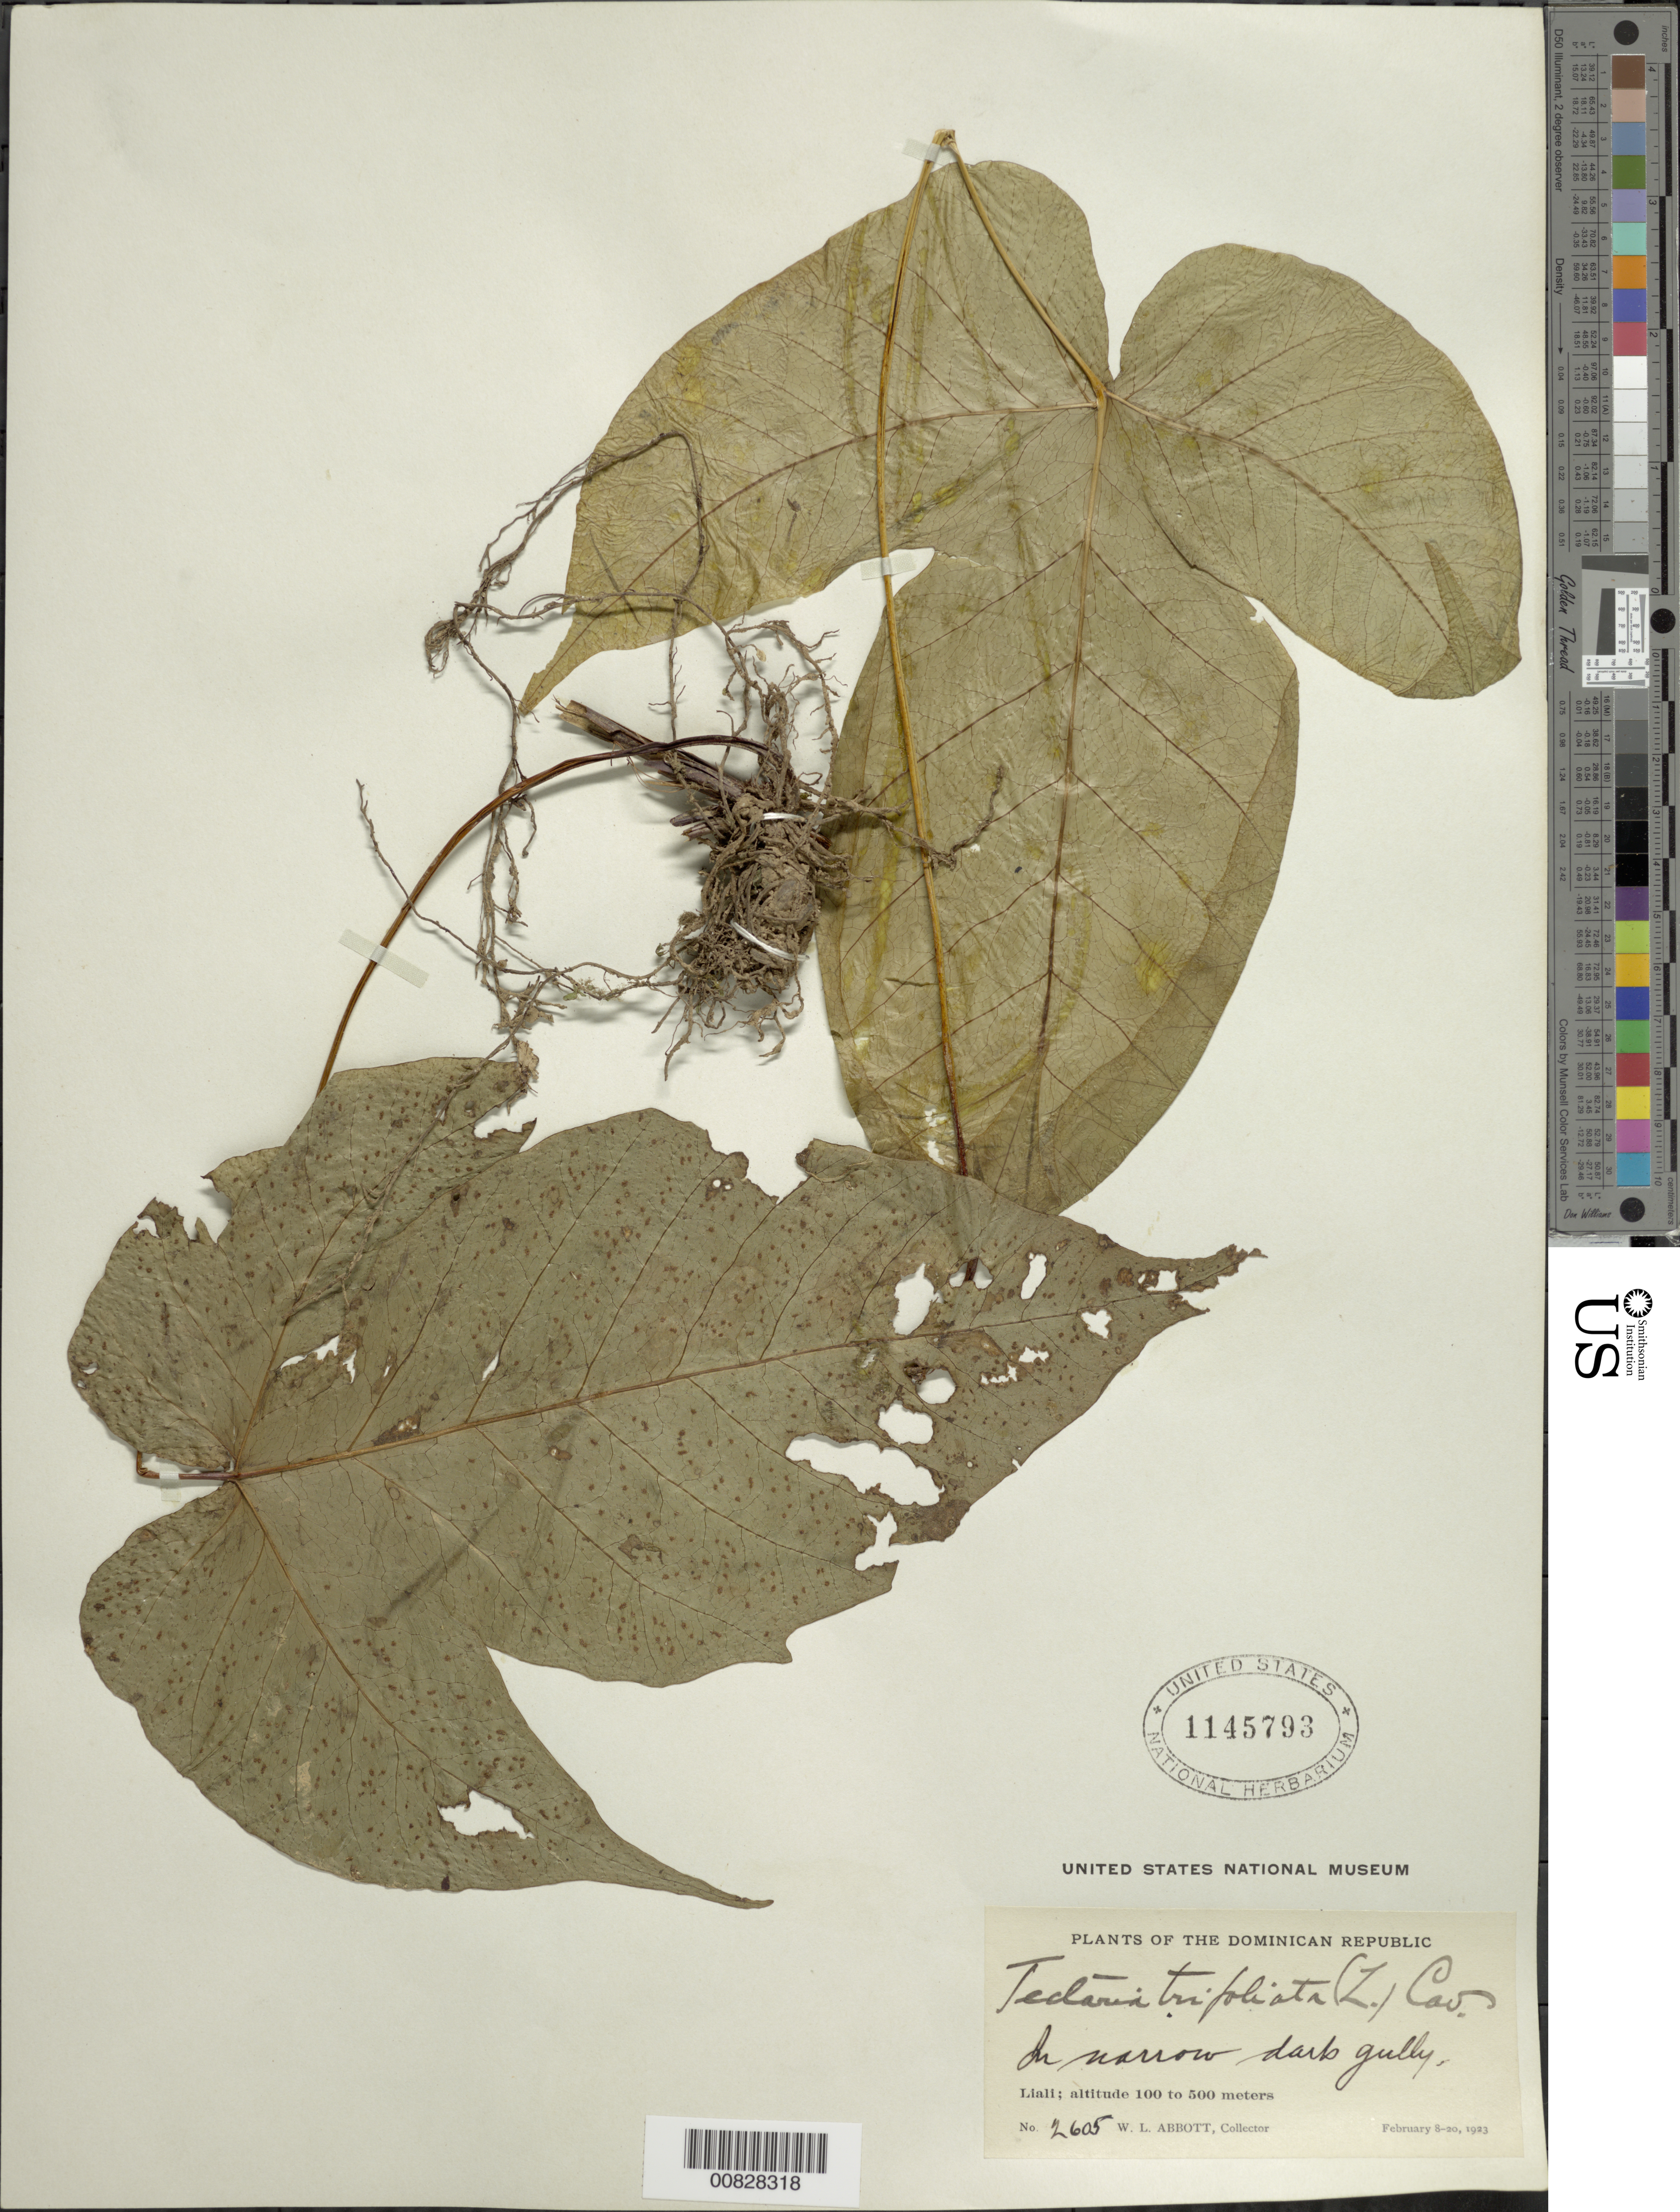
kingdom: Plantae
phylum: Tracheophyta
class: Polypodiopsida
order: Polypodiales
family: Tectariaceae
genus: Tectaria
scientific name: Tectaria trifoliata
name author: (L.) Cav.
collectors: W. L. Abbott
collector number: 2605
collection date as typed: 08 Feb 1923 to 20 Feb 1923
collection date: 1923-02-08/1923-02-20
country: Dominican Republic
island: Hispaniola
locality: Liali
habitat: Narrow dark gully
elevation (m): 100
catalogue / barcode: US 1145793